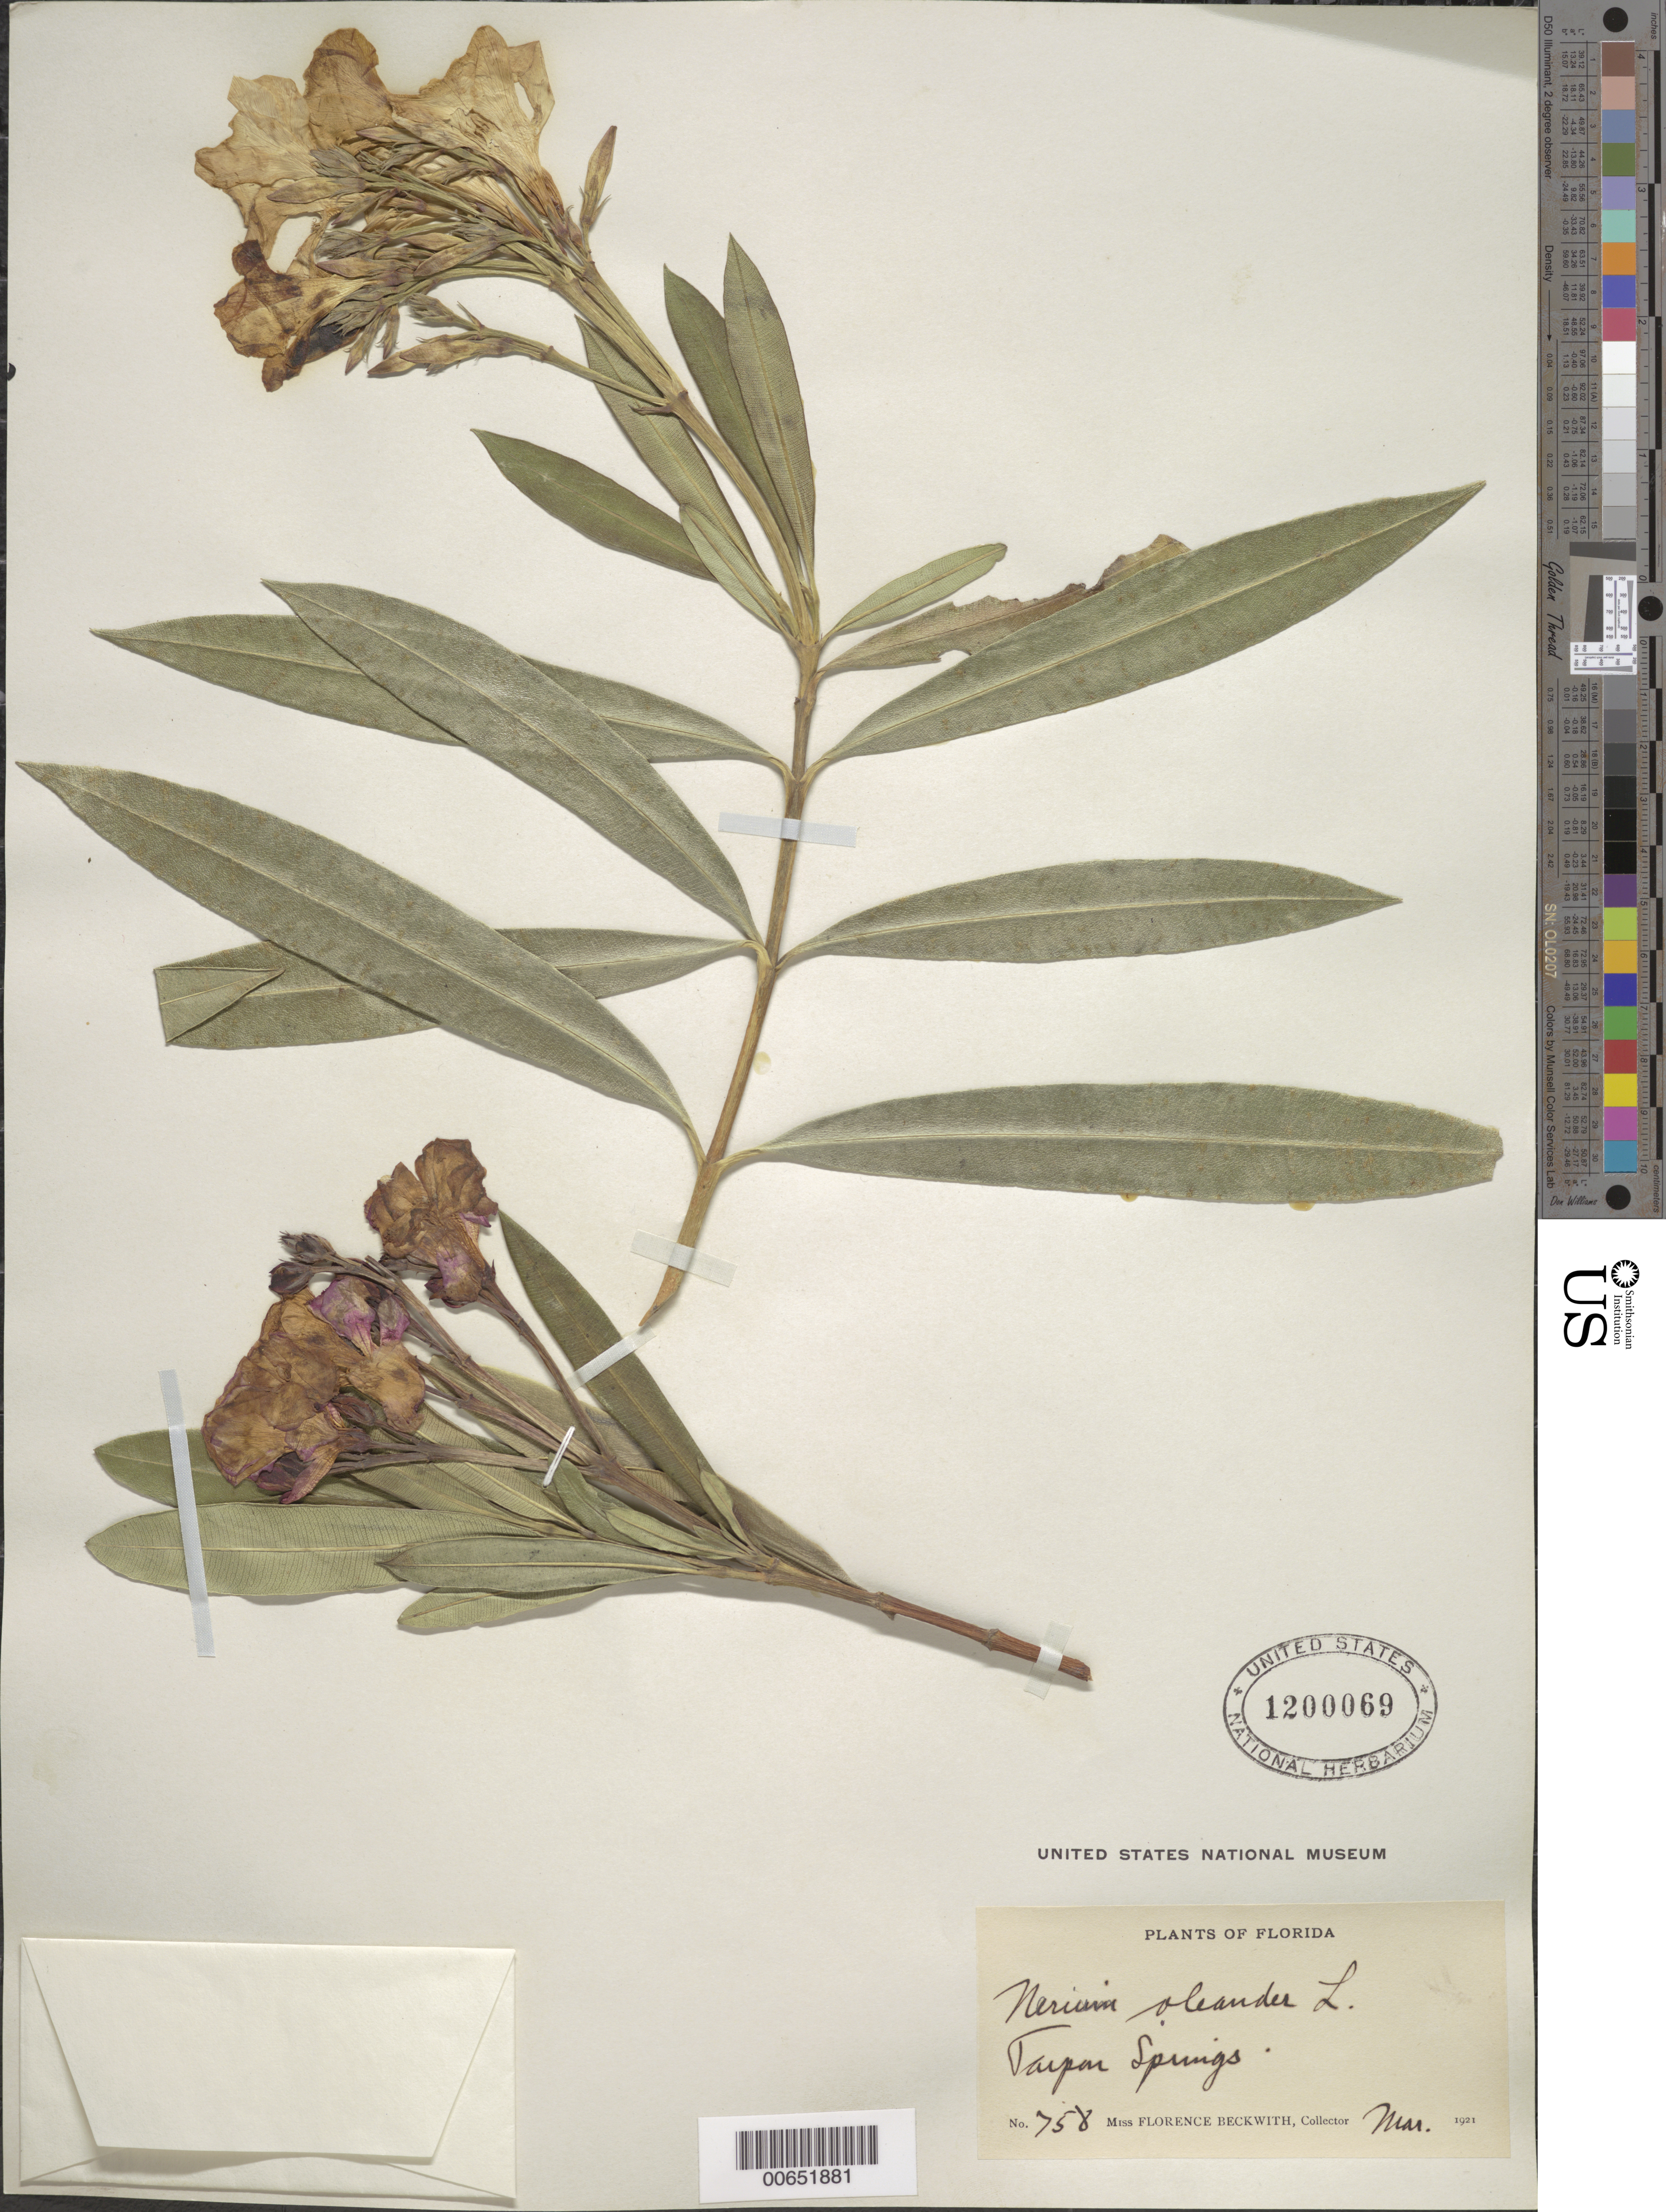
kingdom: Plantae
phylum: Tracheophyta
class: Magnoliopsida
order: Gentianales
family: Apocynaceae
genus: Nerium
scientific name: Nerium oleander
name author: L.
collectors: F. Beckwith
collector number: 758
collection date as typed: Mar 1921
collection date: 1921-03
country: United States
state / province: Florida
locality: Tarpon springs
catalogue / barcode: US 1200069